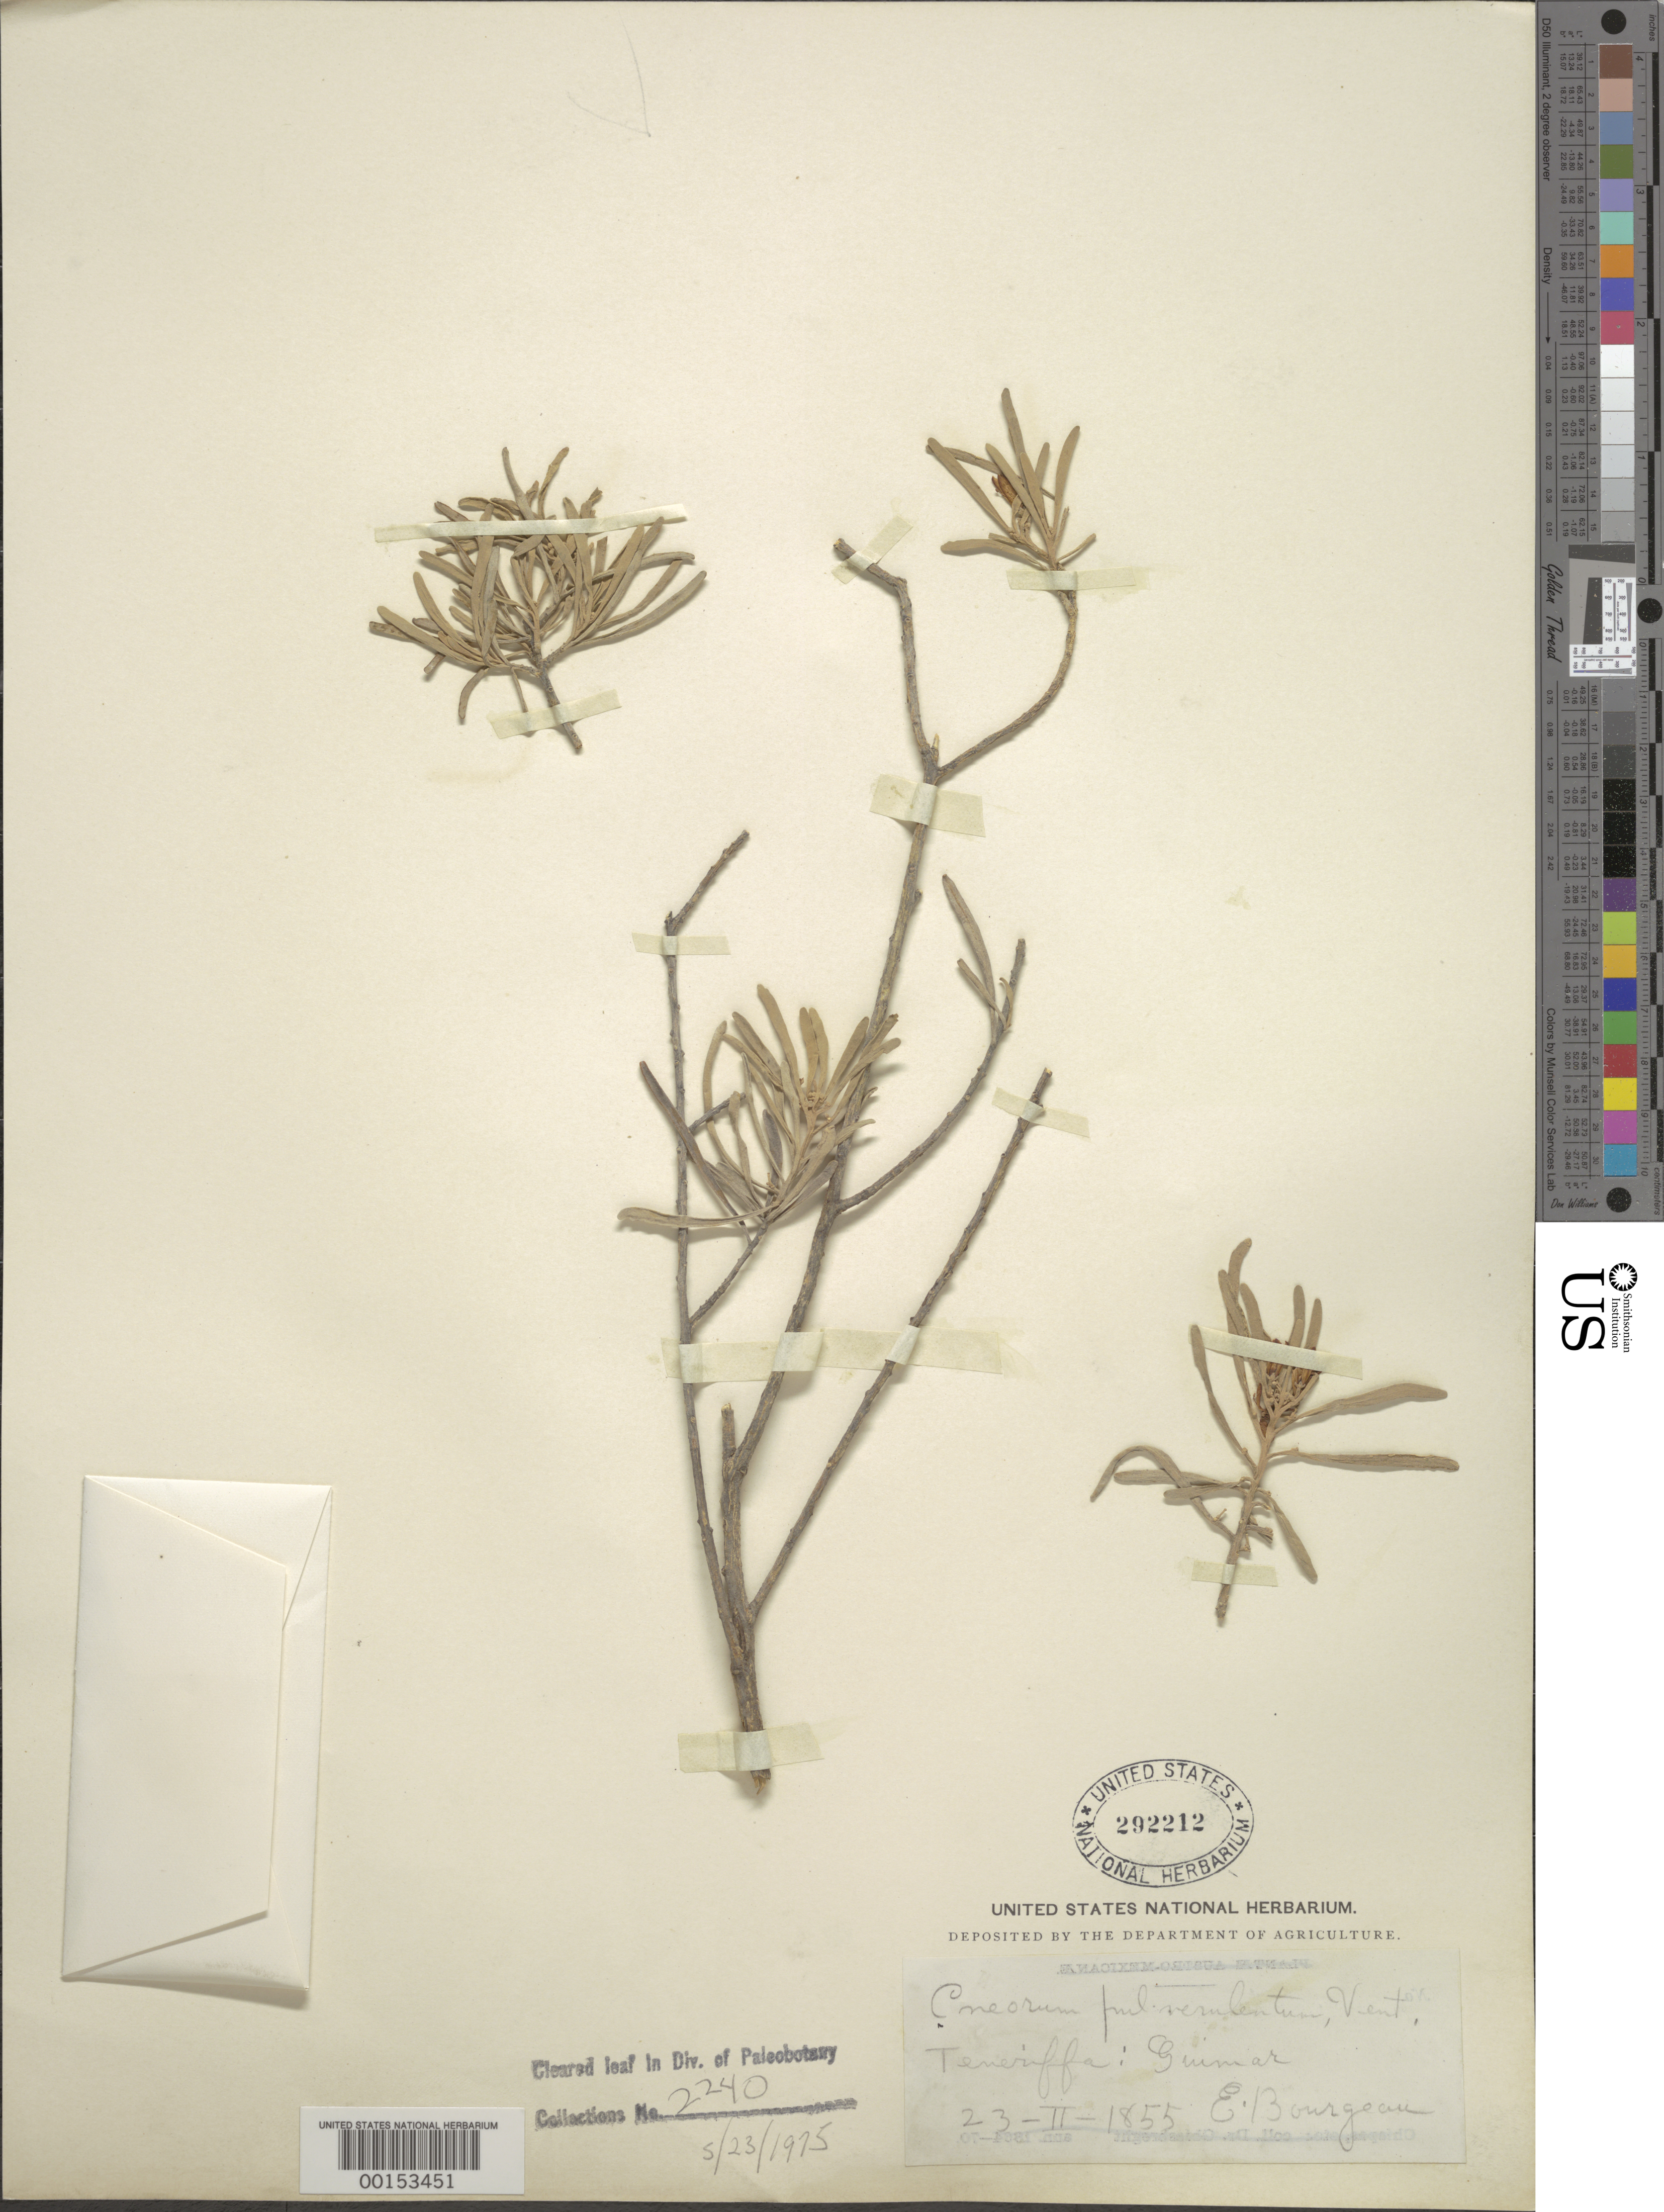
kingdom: Plantae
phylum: Tracheophyta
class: Magnoliopsida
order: Sapindales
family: Rutaceae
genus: Cneorum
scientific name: Cneorum pulverulentum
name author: Vent.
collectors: E. Bourgeau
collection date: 1855-02-23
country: Spain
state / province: Canarias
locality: Teneriffe: Guimar.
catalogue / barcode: US 292212